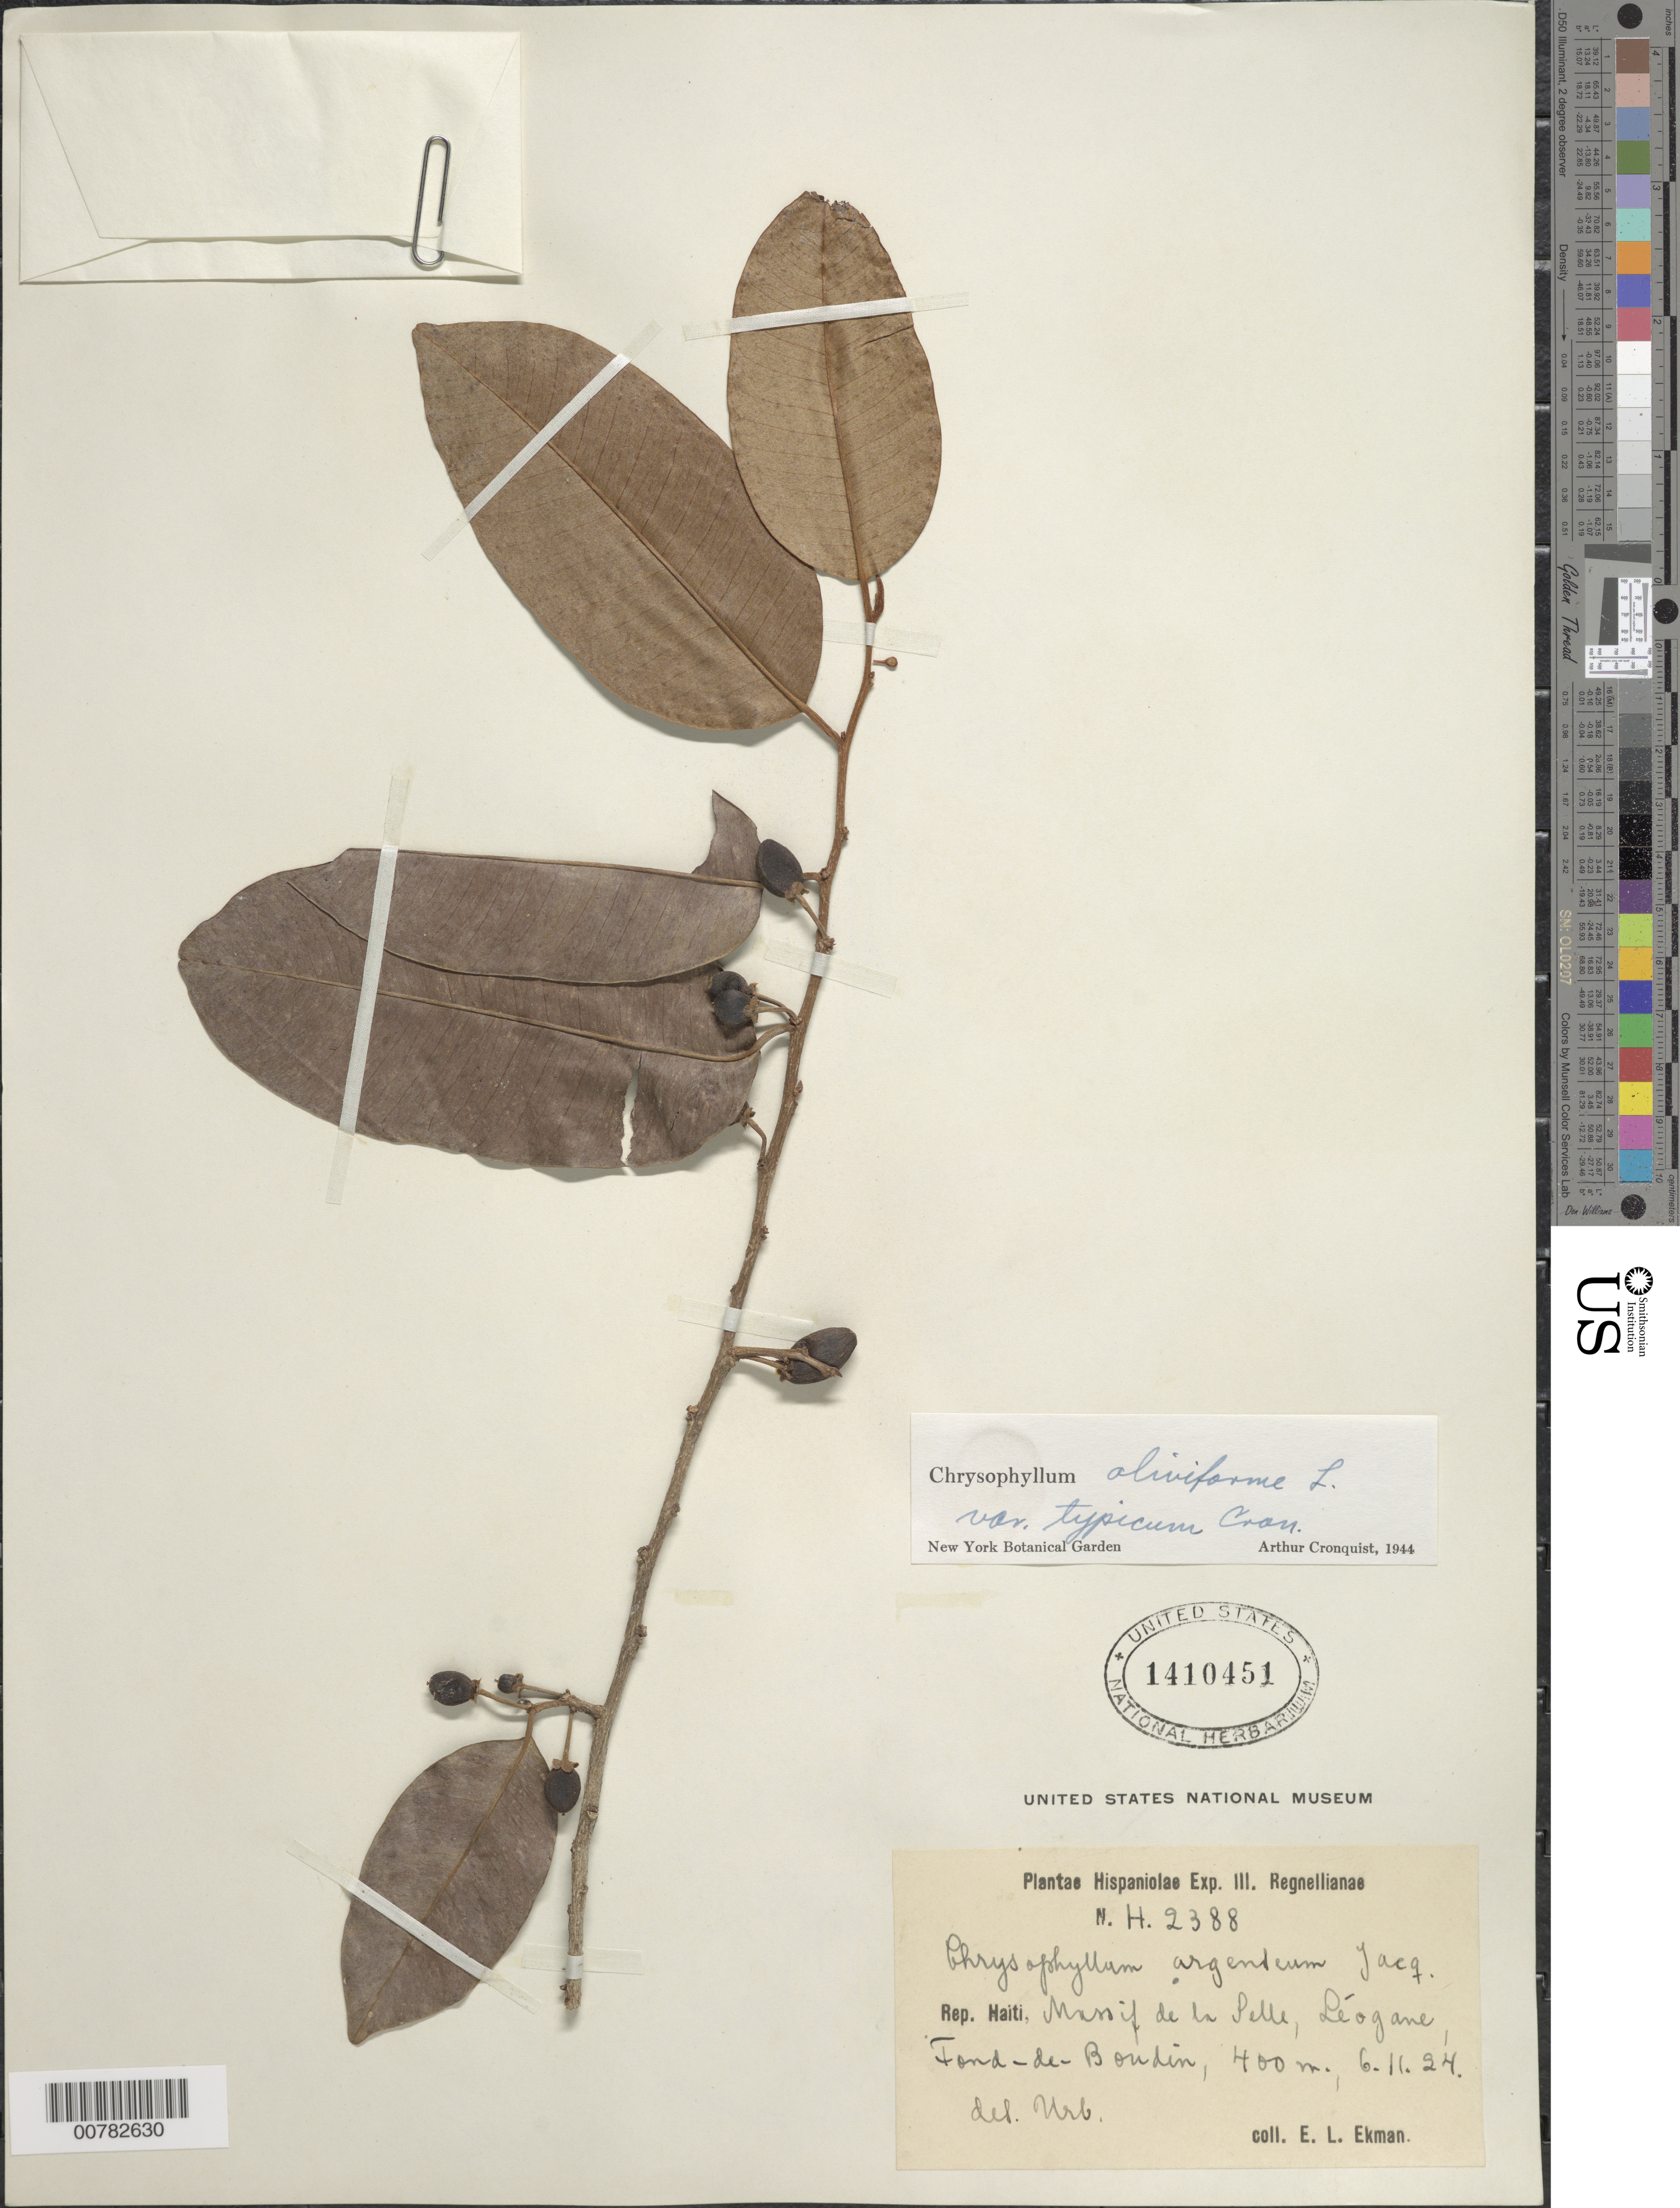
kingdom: Plantae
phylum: Tracheophyta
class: Magnoliopsida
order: Ericales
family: Sapotaceae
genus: Chrysophyllum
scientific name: Chrysophyllum oliviforme subsp. oliviforme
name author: L.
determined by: Cronquist, A. J.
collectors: E. L. Ekman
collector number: H 2388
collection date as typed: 06 Nov 1924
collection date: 1924-11-06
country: Haiti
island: Hispaniola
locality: Massif de la Selle, Léogane, Fond-de-Boudin.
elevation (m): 400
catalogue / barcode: US 1410451